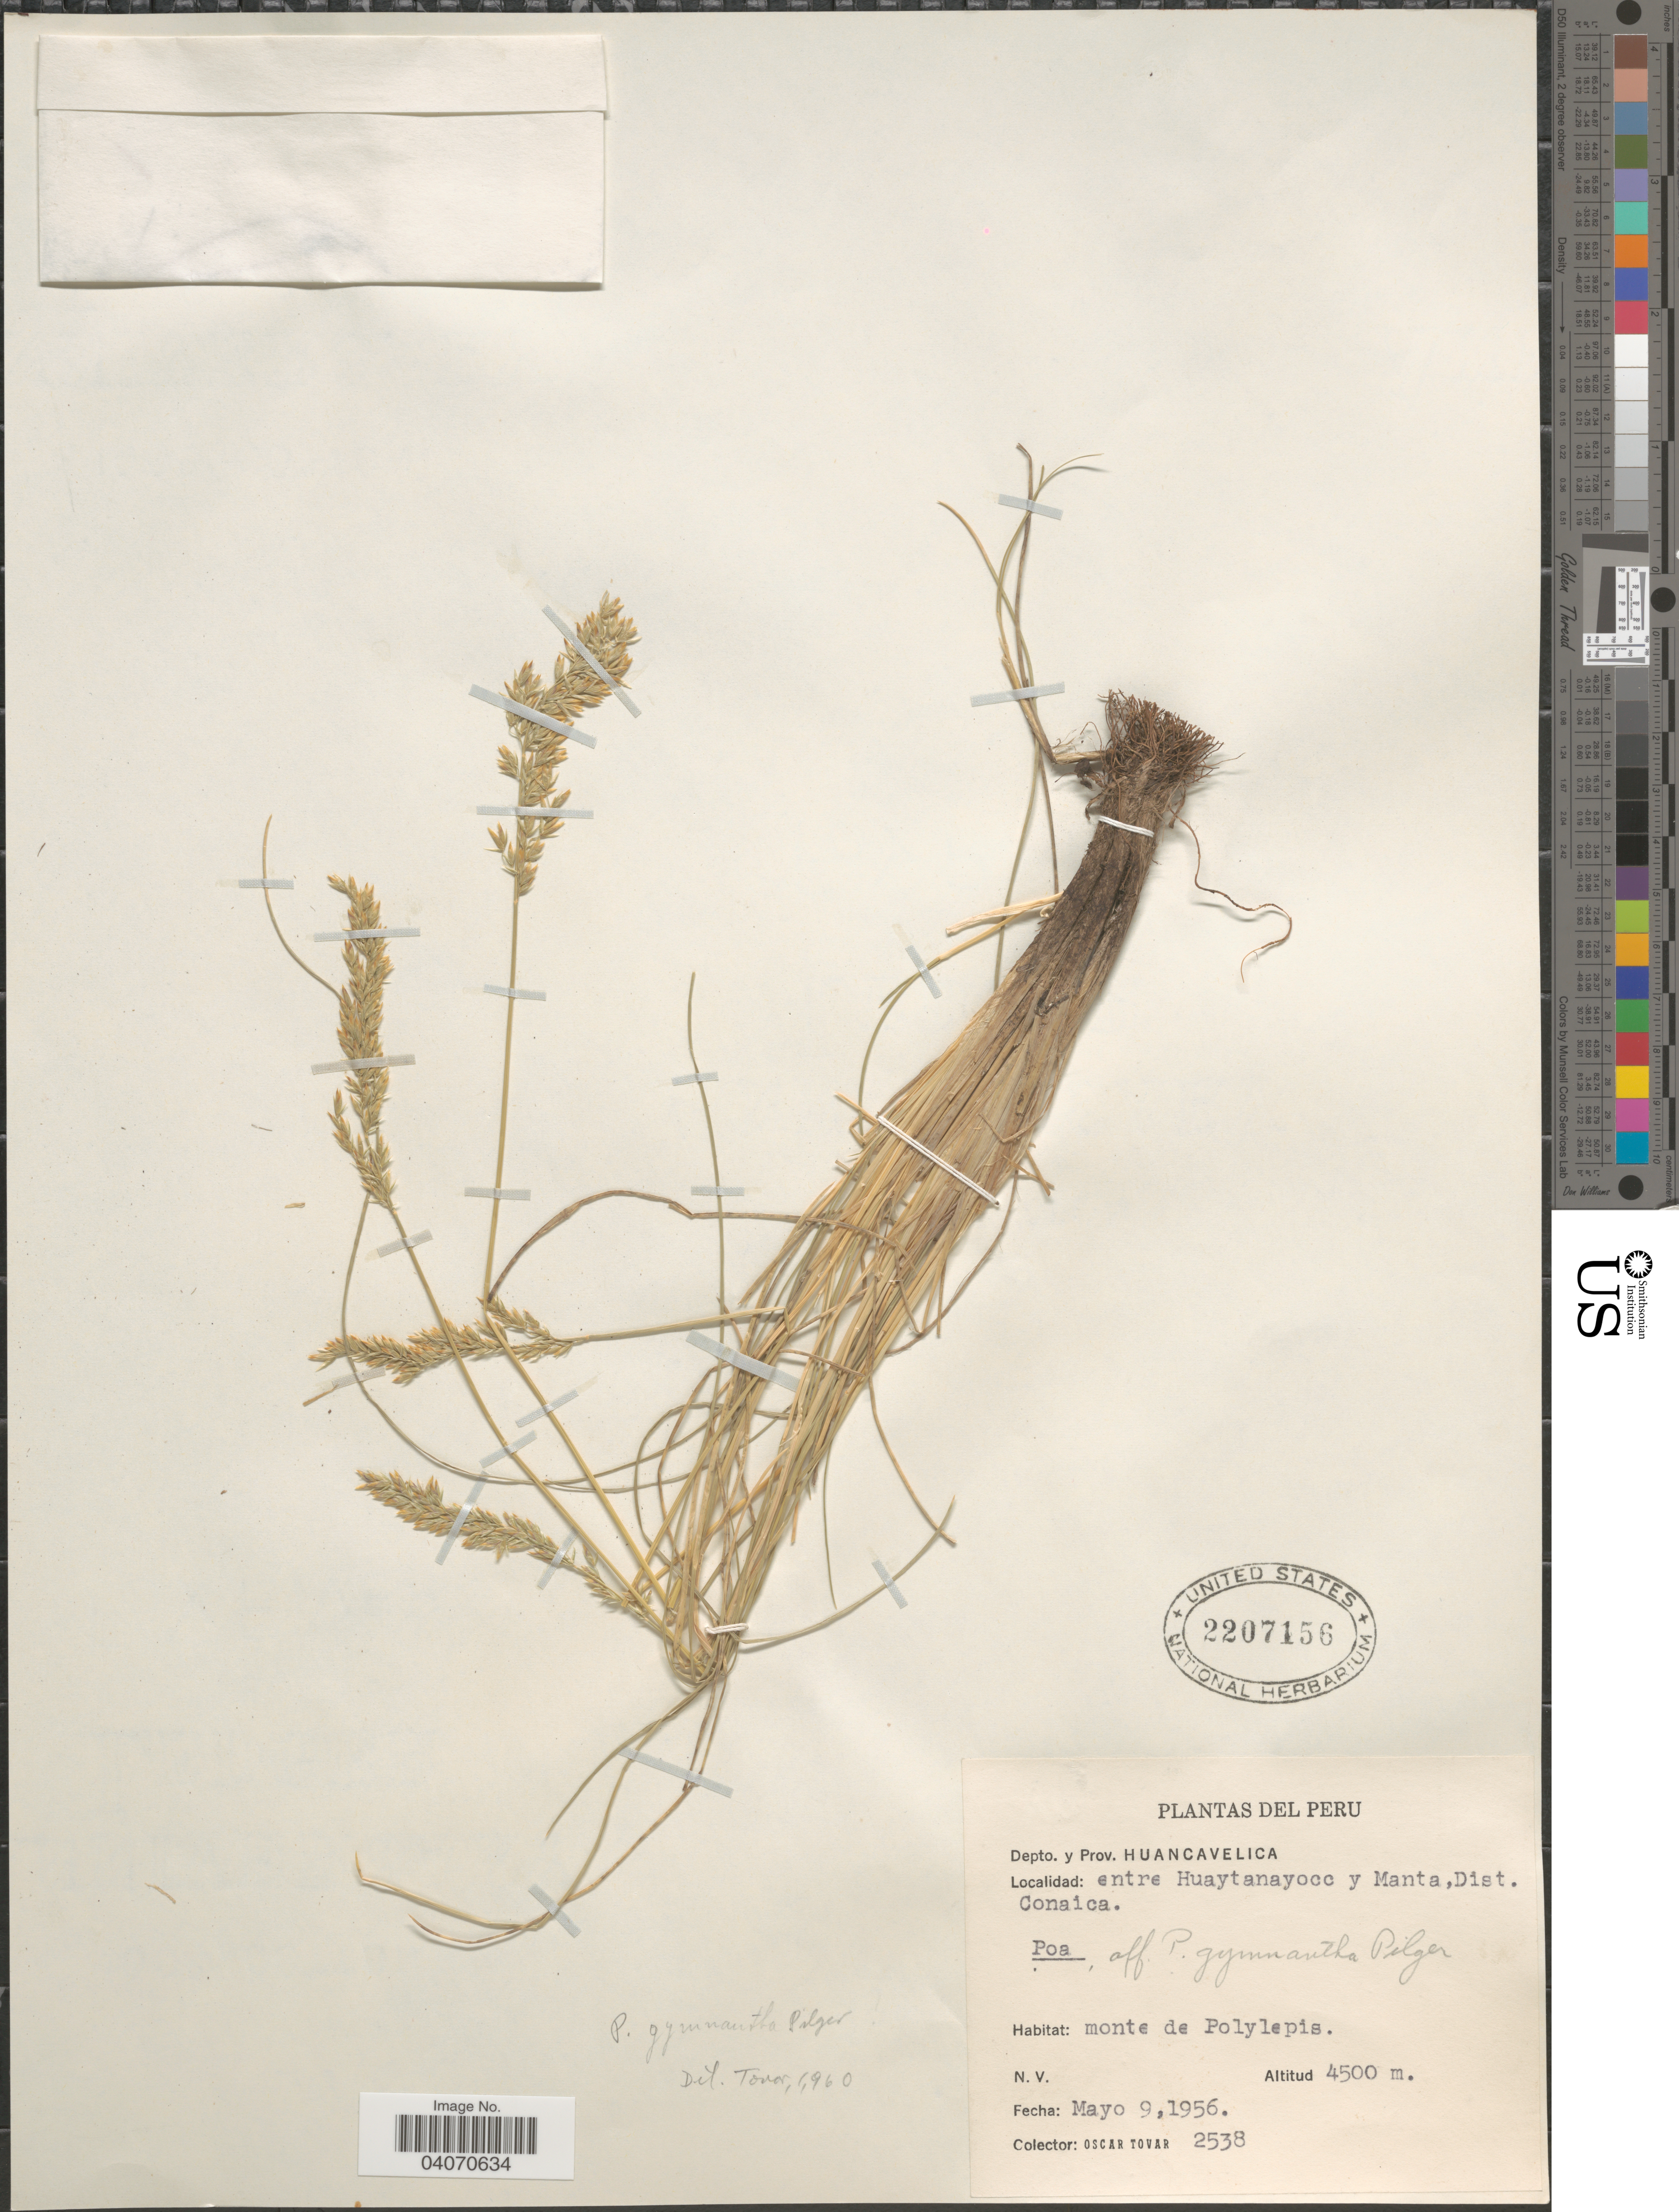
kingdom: Plantae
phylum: Tracheophyta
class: Liliopsida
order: Poales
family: Poaceae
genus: Poa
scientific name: Poa gymnantha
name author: Pilg.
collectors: Ó. Tovar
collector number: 2538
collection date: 1956-05-09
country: Peru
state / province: Huancavelica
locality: Depto. y Prov. Huancavelica. Entre Huaytanayocc y Manta,Dist. Conaica.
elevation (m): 4500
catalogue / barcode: US 2207156